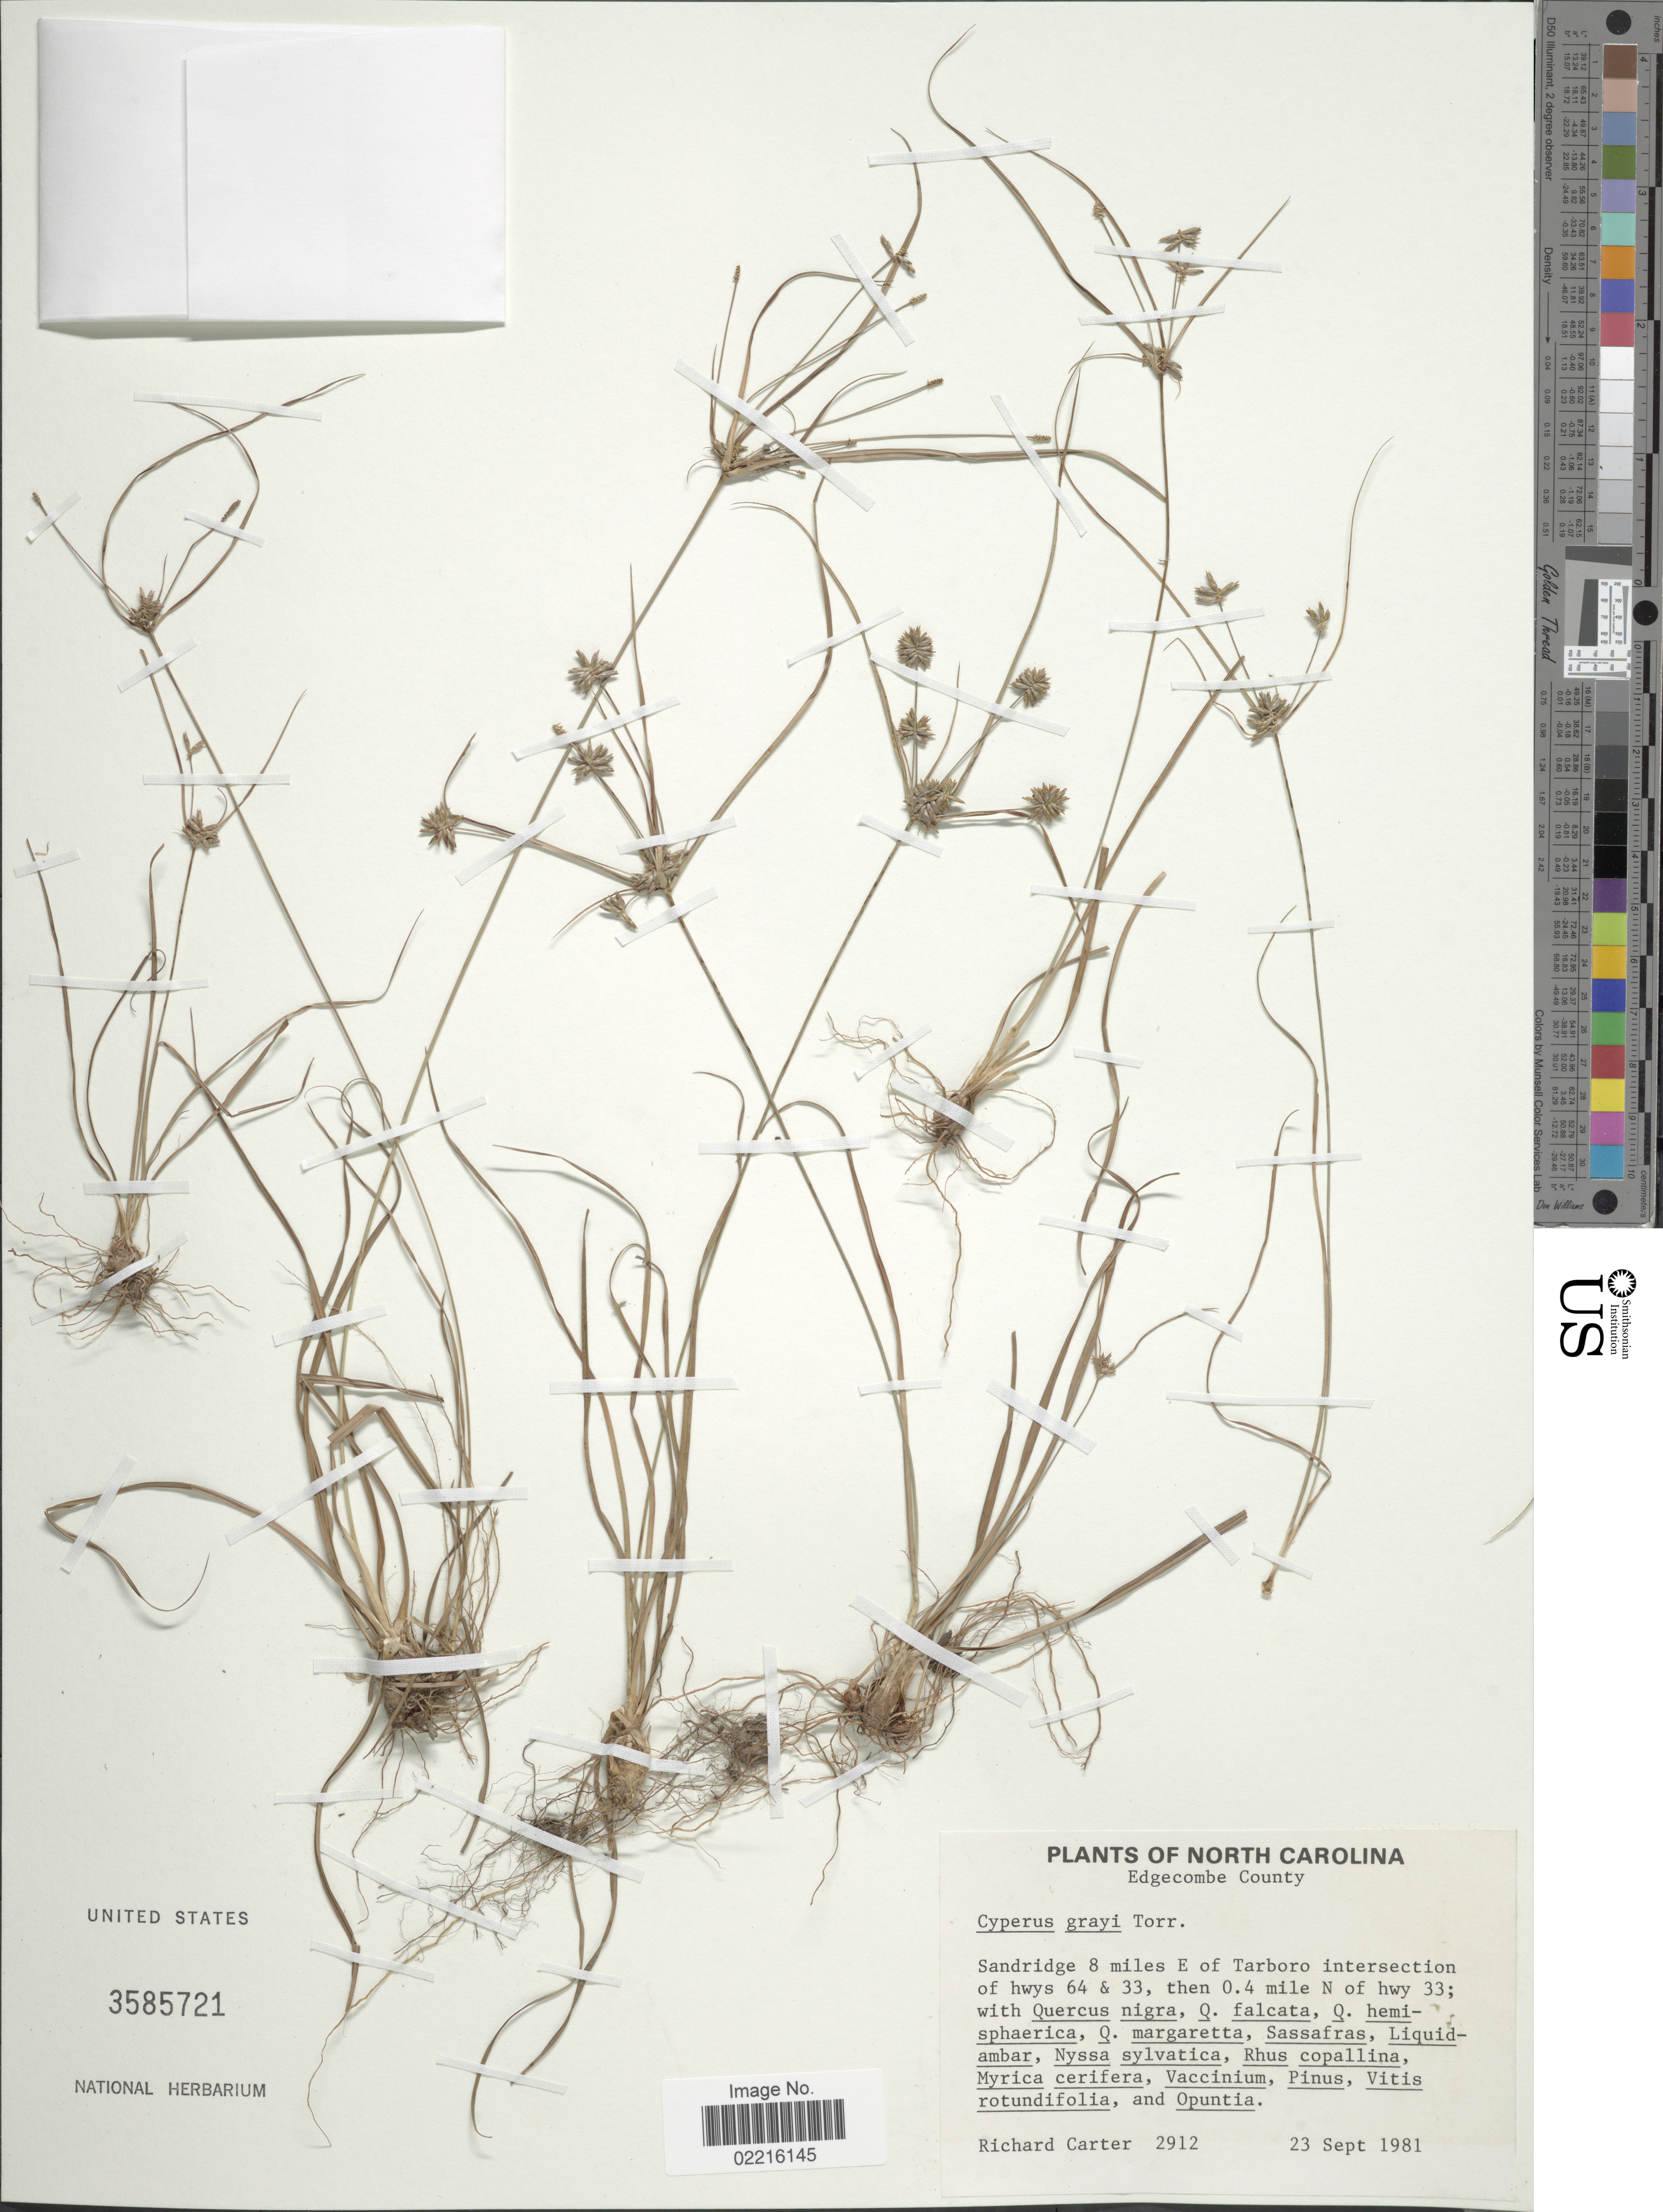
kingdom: Plantae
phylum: Tracheophyta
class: Liliopsida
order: Poales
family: Cyperaceae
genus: Cyperus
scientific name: Cyperus grayi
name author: Torr.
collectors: R. Carter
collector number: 2912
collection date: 1981-09-23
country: United States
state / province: North Carolina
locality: Edgecombe County, Sand ridge 8 miles E of Tarboro intersection of hwys 64 & 33, then 0.4 mile N of hwy 33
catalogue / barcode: US 3585721